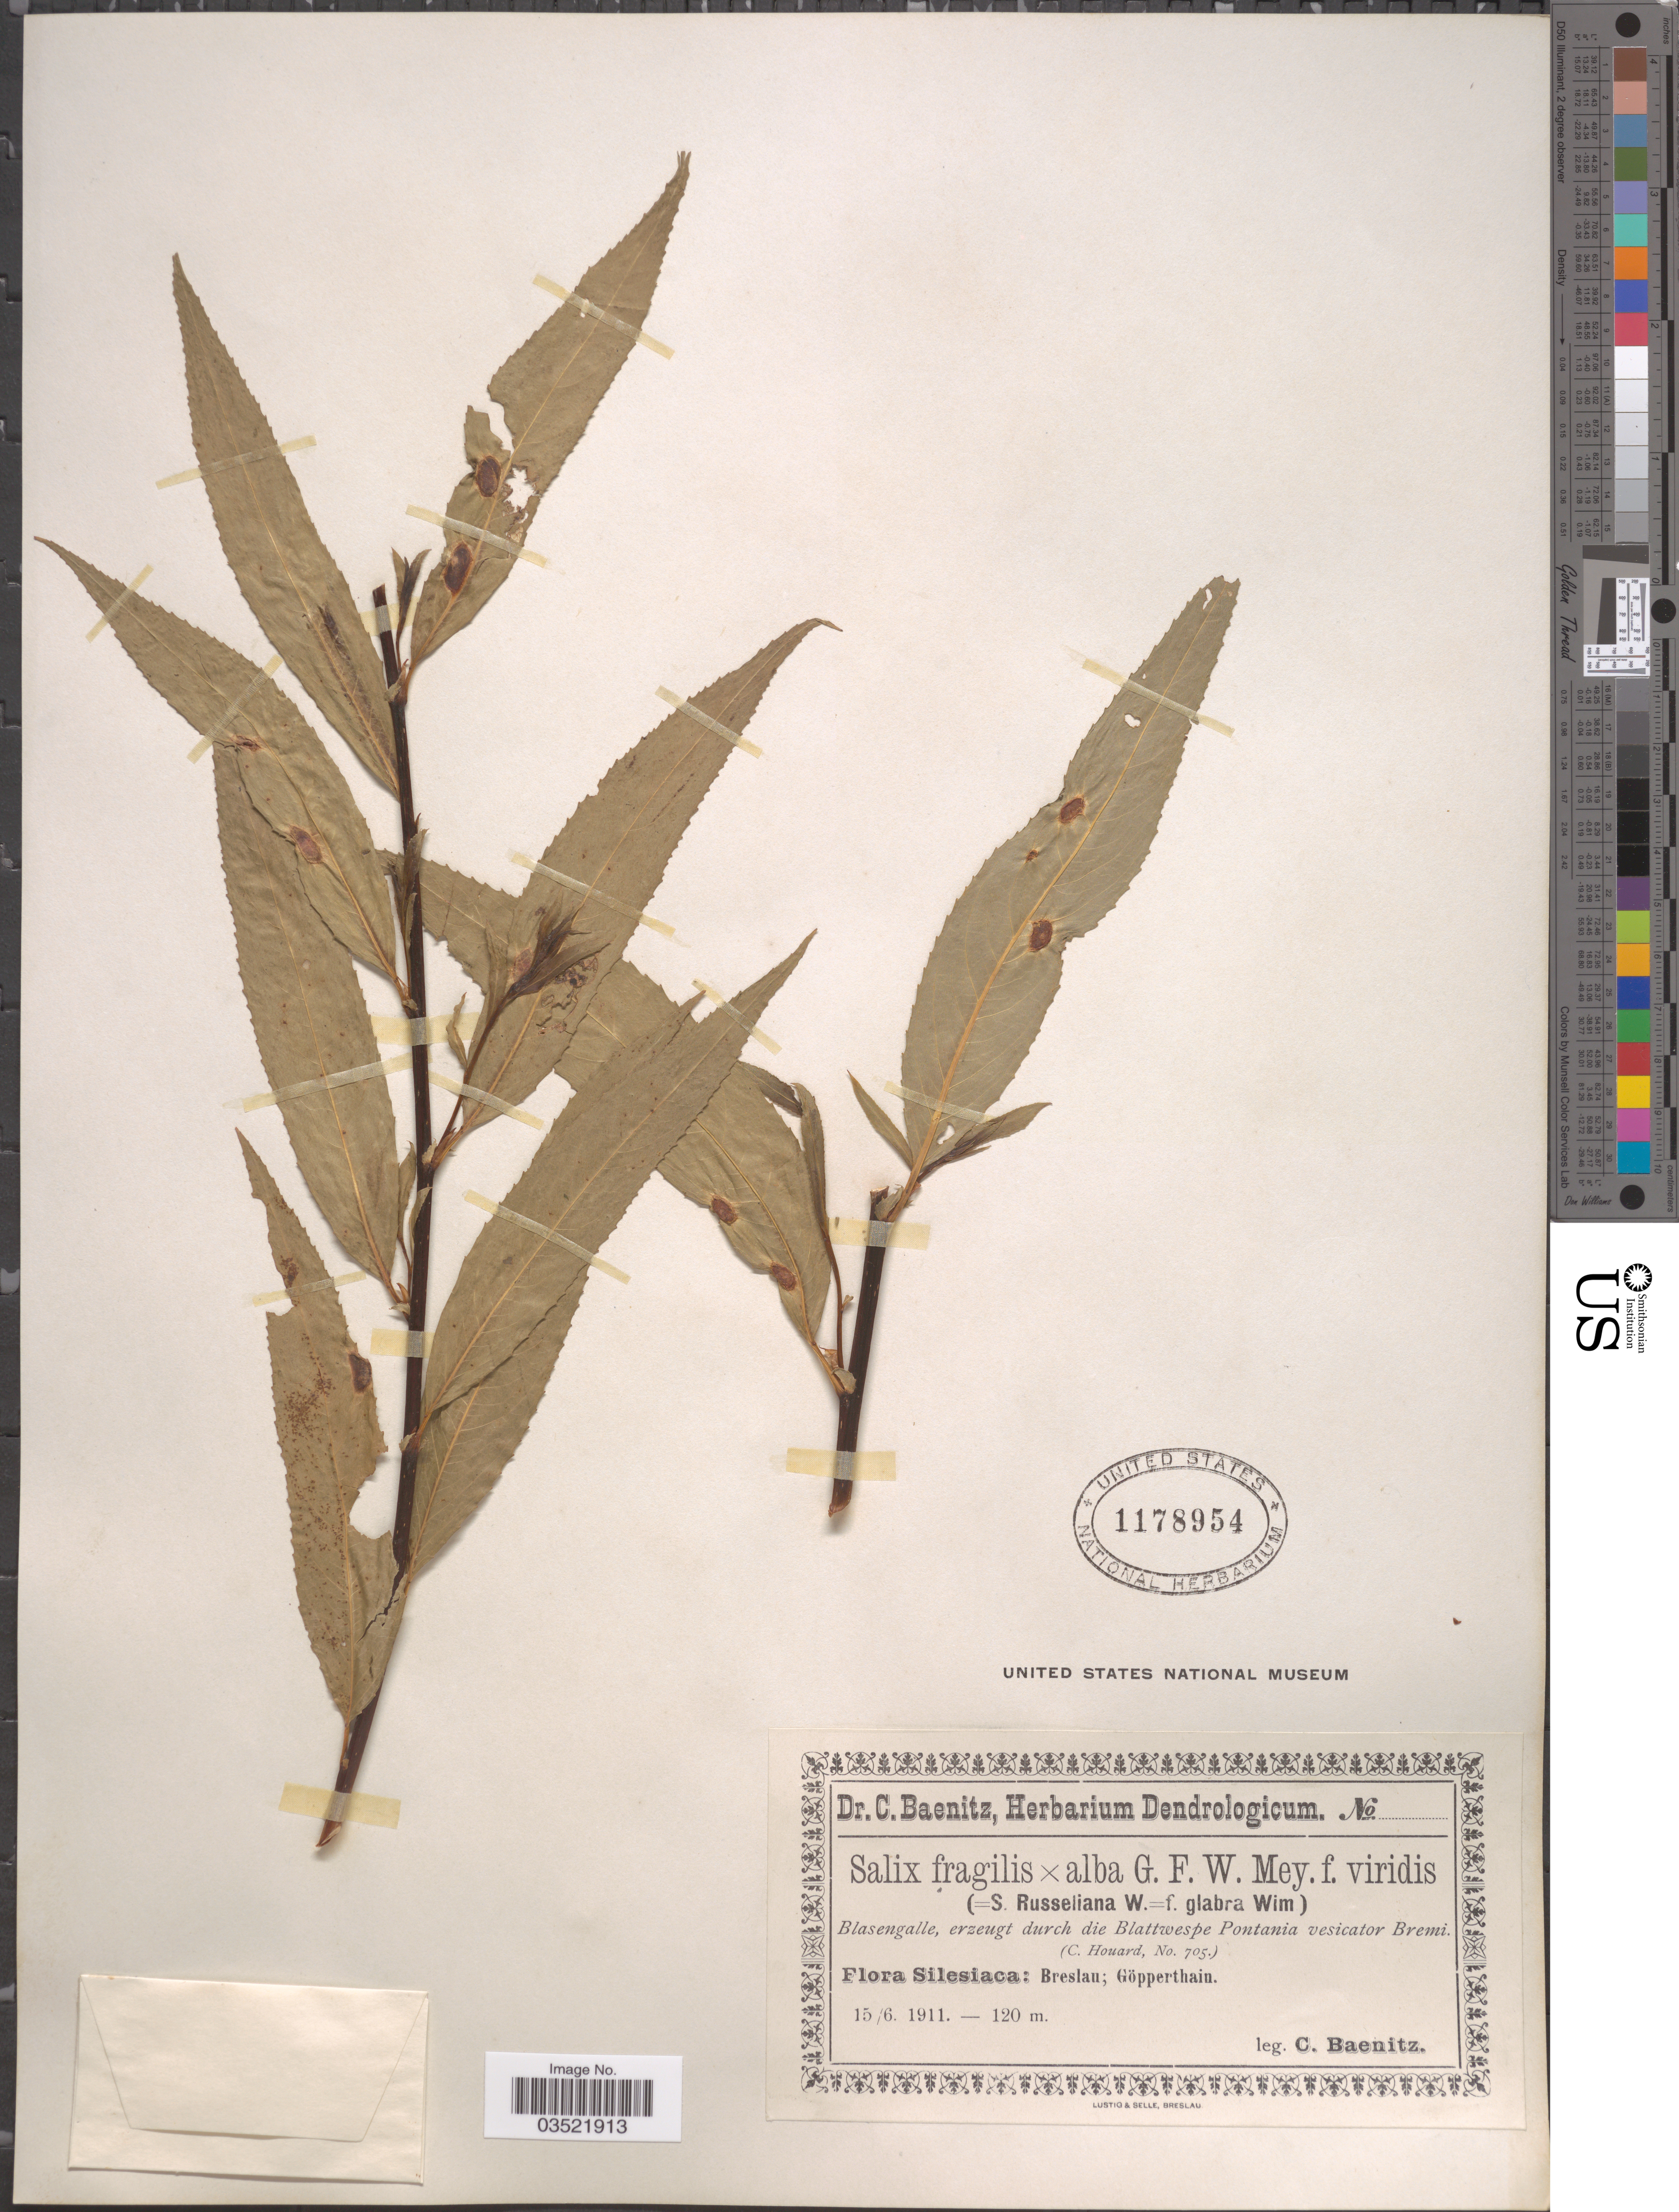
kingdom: Plantae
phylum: Tracheophyta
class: Magnoliopsida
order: Malpighiales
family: Salicaceae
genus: Salix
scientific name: Salix fragilis x S. alba f. viridis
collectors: C. G. Baenitz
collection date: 1911-06-15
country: Poland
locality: Silesiaca: Breslau; Göpperthain.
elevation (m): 120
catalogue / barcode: US 1178954